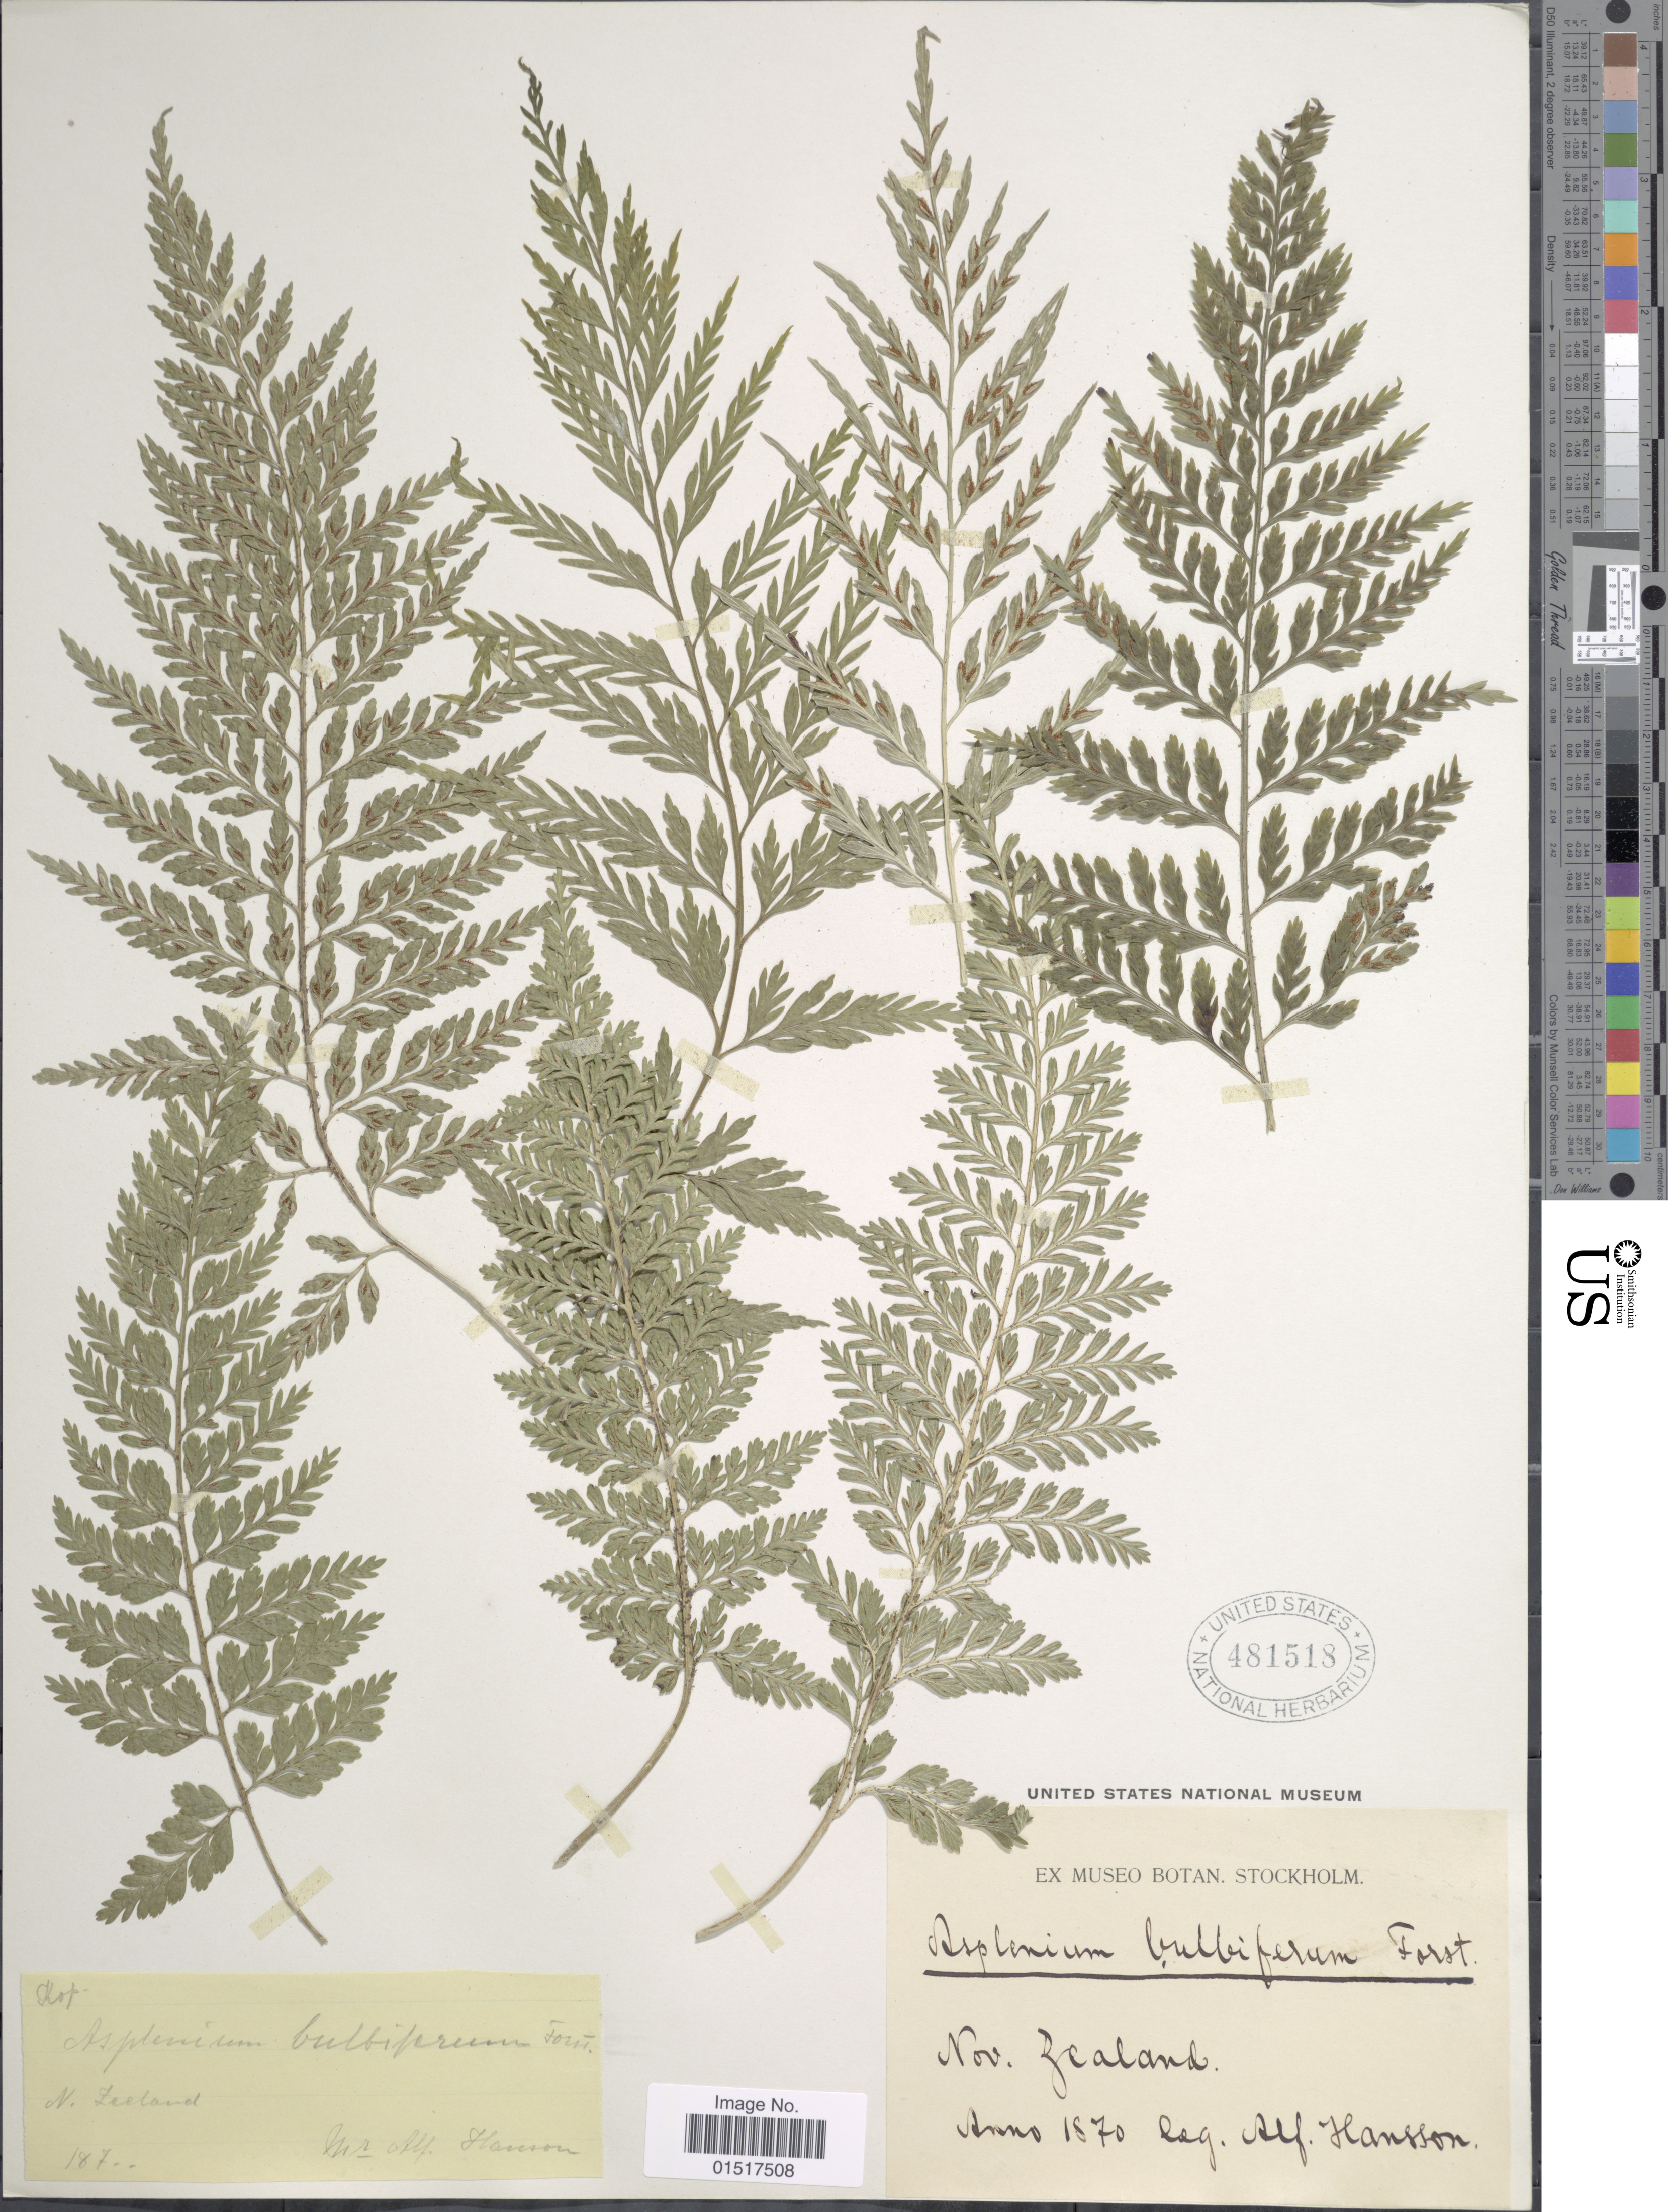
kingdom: Plantae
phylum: Tracheophyta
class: Polypodiopsida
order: Polypodiales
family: Aspleniaceae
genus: Asplenium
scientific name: Asplenium bulbiferum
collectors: A. Hanson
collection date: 1870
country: New Zealand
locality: Nov. Zealand.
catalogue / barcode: US 481518